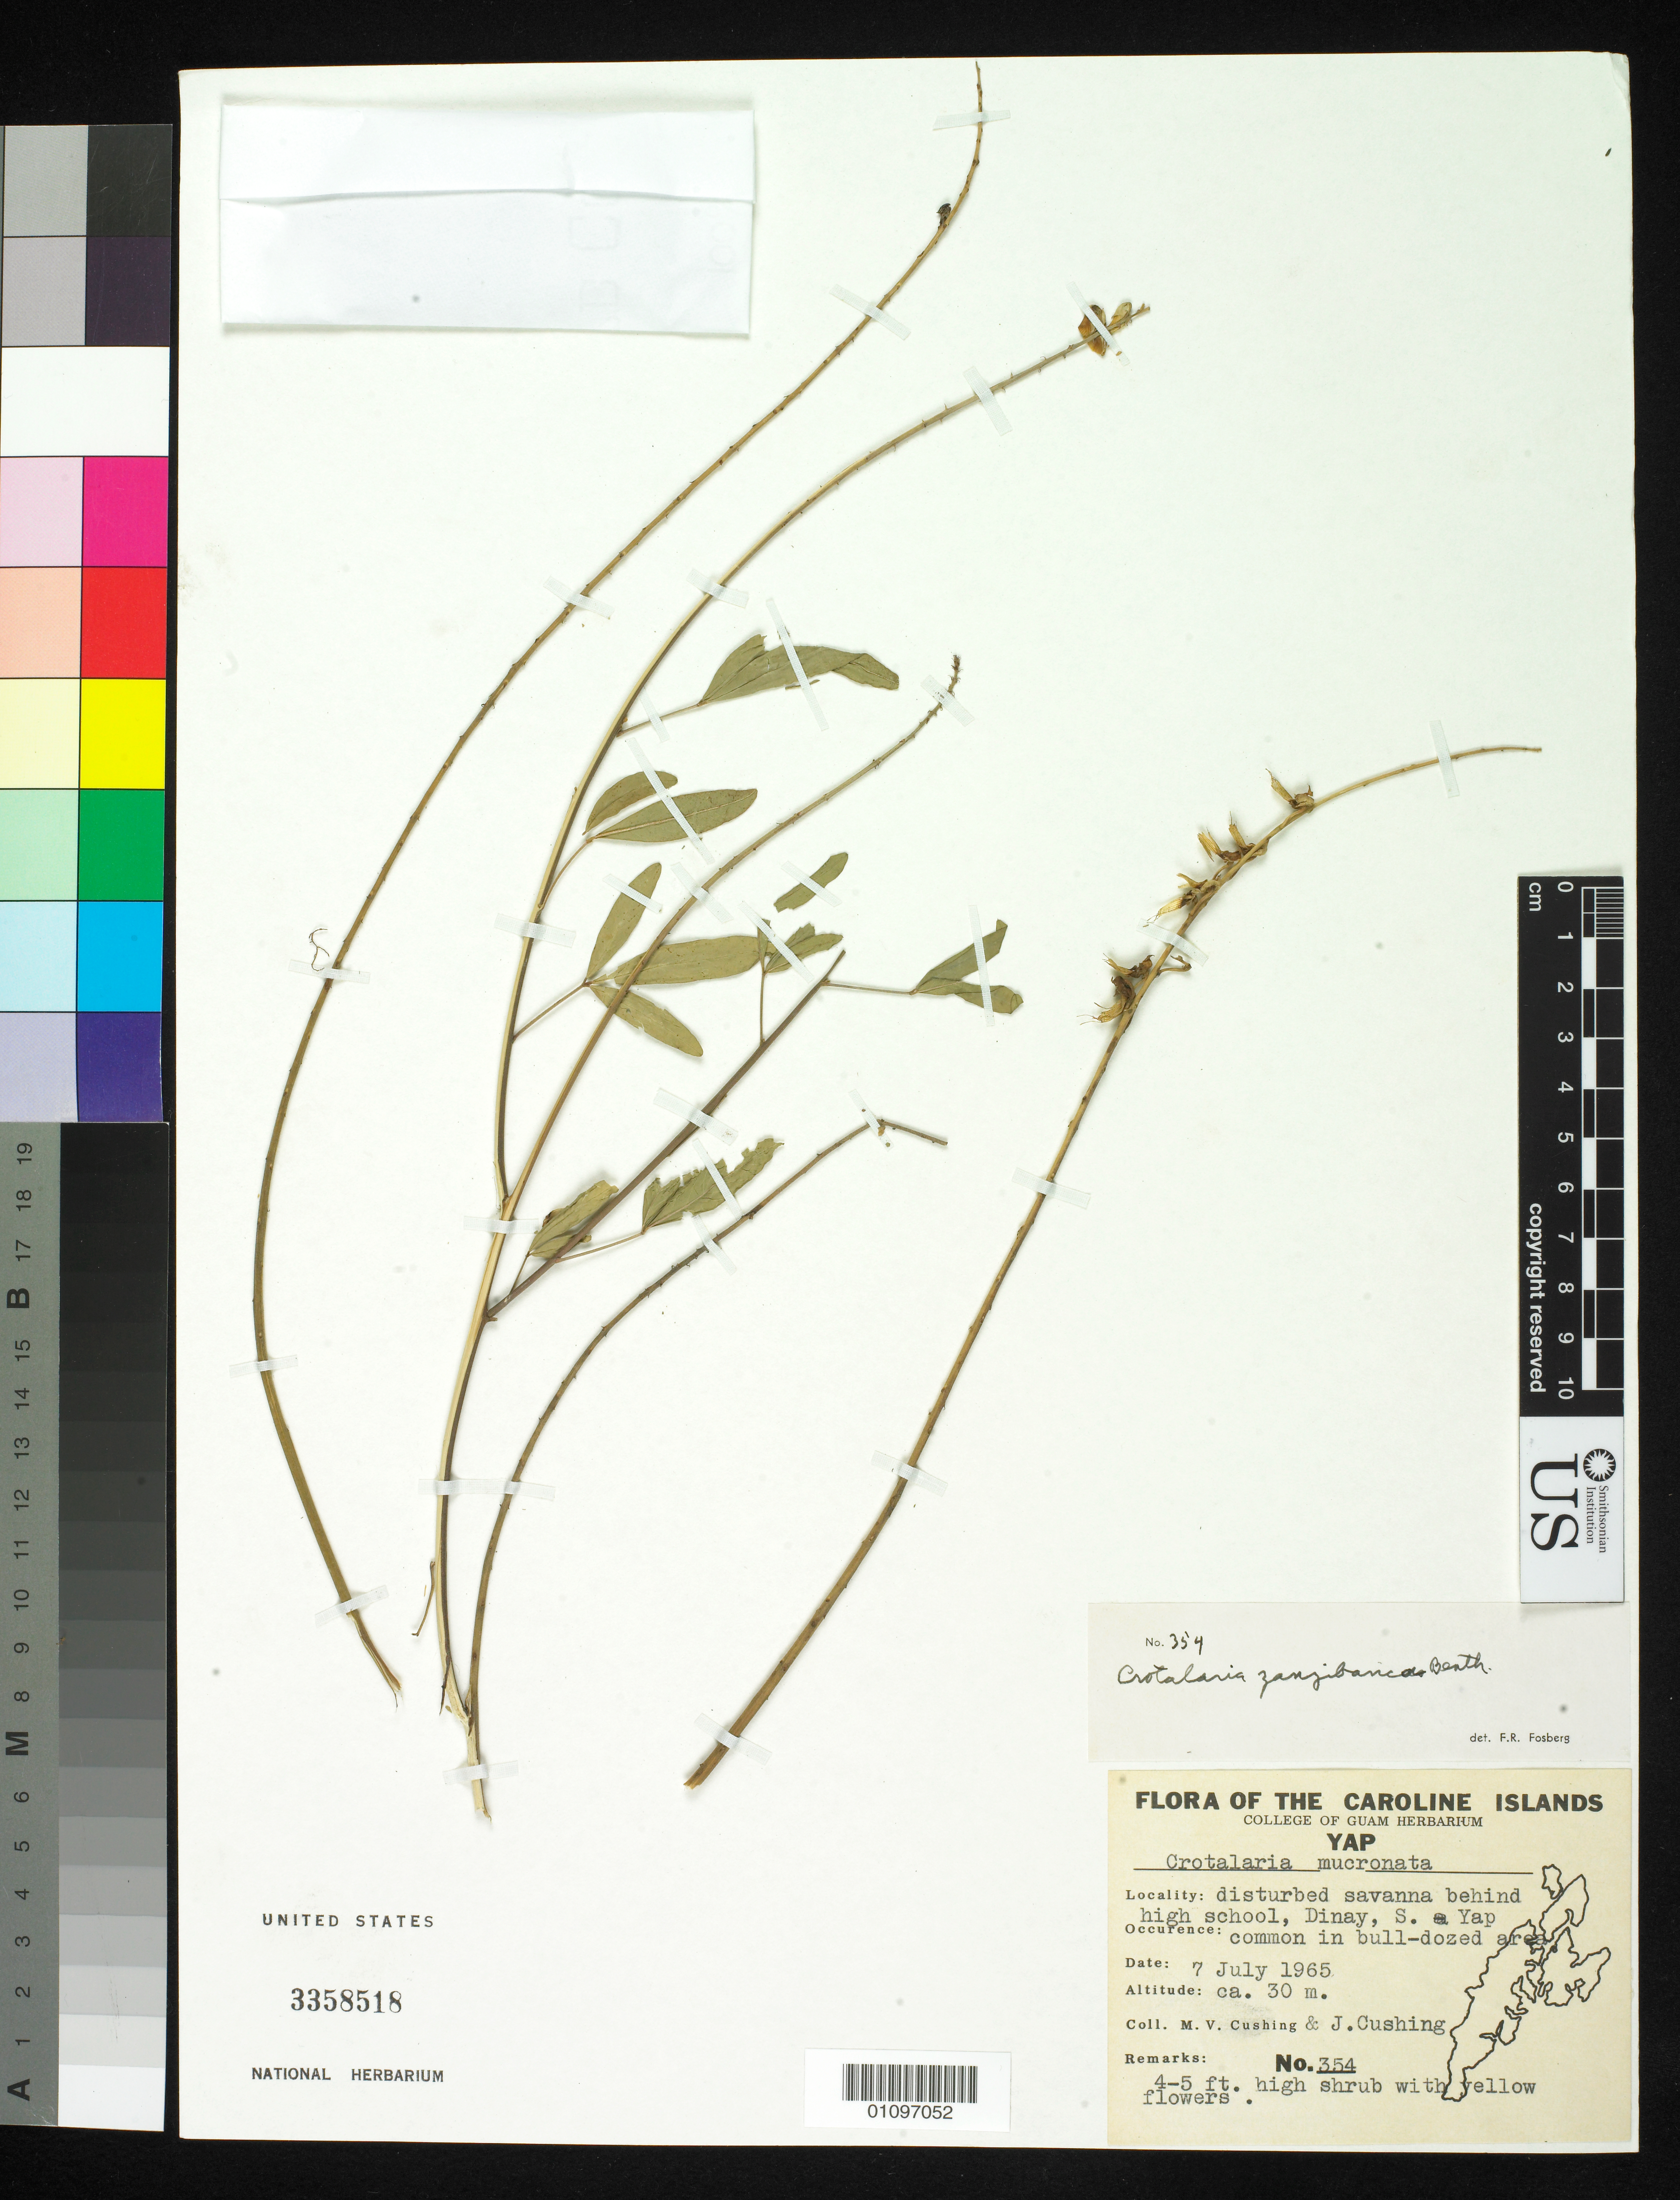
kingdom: Plantae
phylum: Tracheophyta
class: Magnoliopsida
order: Fabales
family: Fabaceae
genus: Crotalaria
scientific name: Crotalaria zanzibarica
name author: Benth.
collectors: M. V. Cushing & J. Cushing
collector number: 354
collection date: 1965-07-07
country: Micronesia, Federated States of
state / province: Yap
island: Yap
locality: Disturbed savanna behind high school, Dinay, S. Yap.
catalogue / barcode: US 3358518